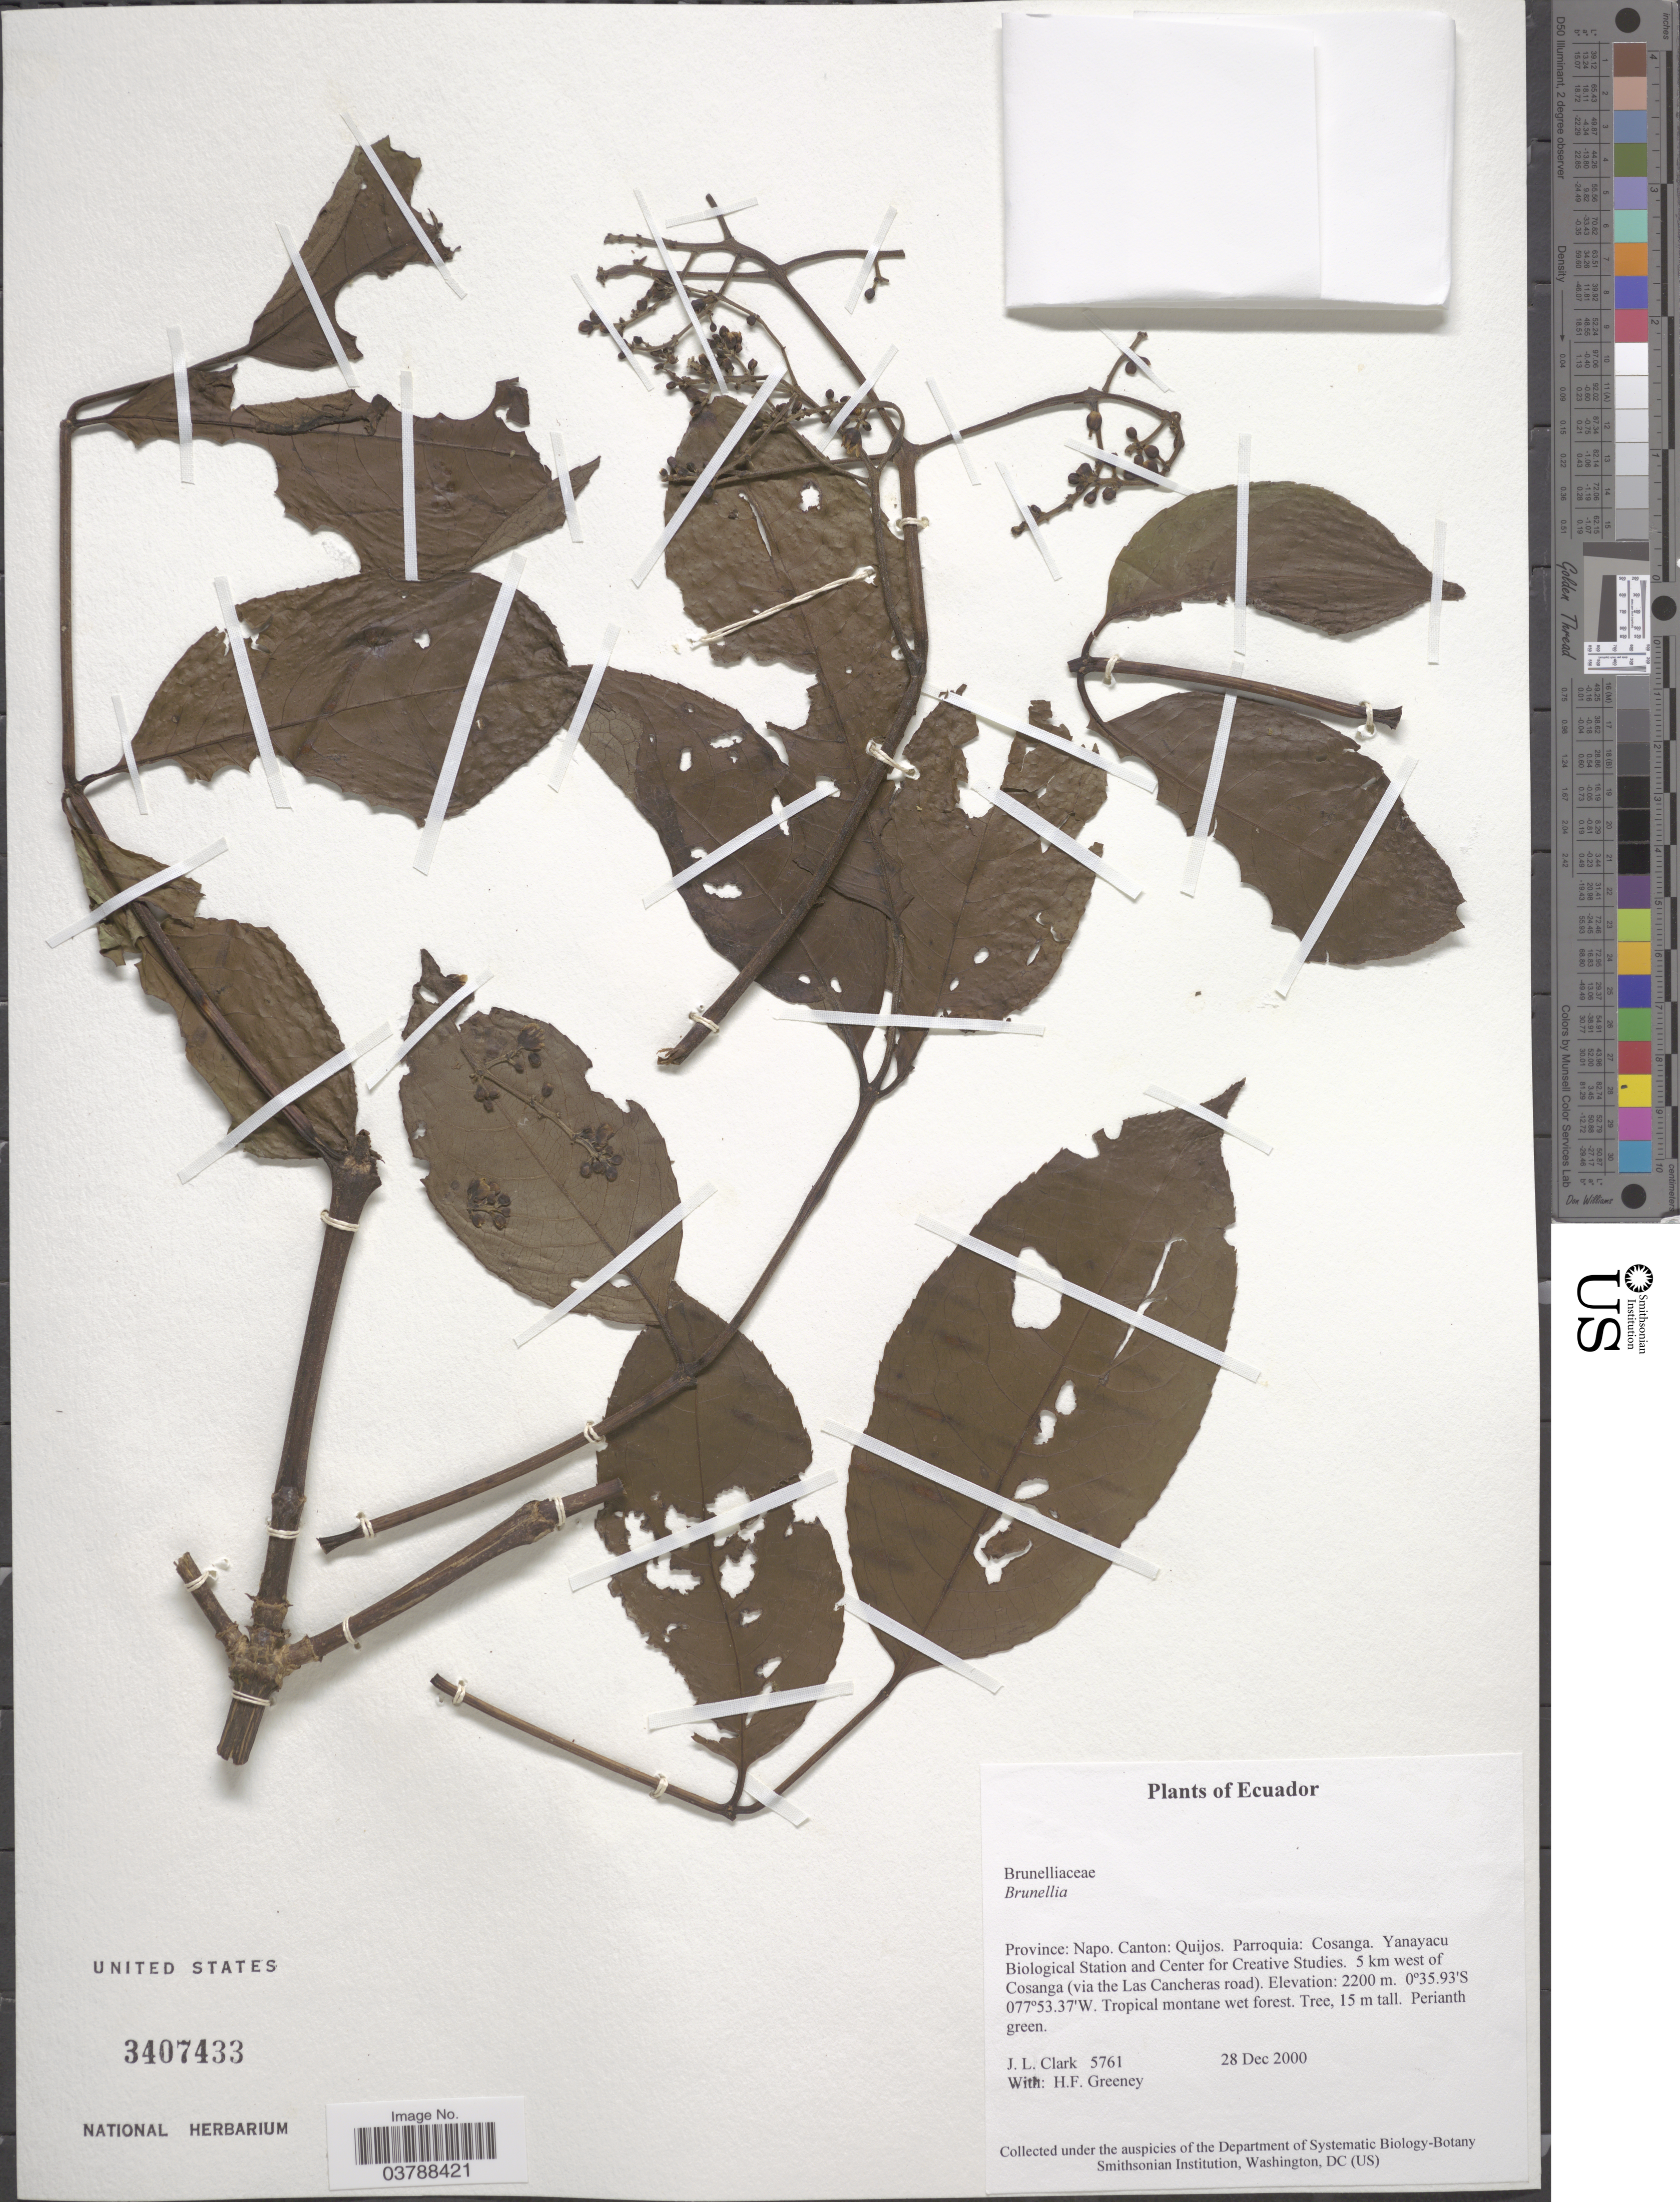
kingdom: Plantae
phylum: Tracheophyta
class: Magnoliopsida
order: Oxalidales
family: Brunelliaceae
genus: Brunellia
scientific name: Brunellia sp.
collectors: J. L. Clark & H. Greeney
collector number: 5761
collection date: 2000-12-28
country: Ecuador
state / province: Napo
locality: Canton: Quijos. Parroquia: Cosanga. Yanayacu Biological Station and Center for Creative Studies. 5 km west of Cosanga (via the Las Cancheras road).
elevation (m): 2200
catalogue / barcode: US 3407433